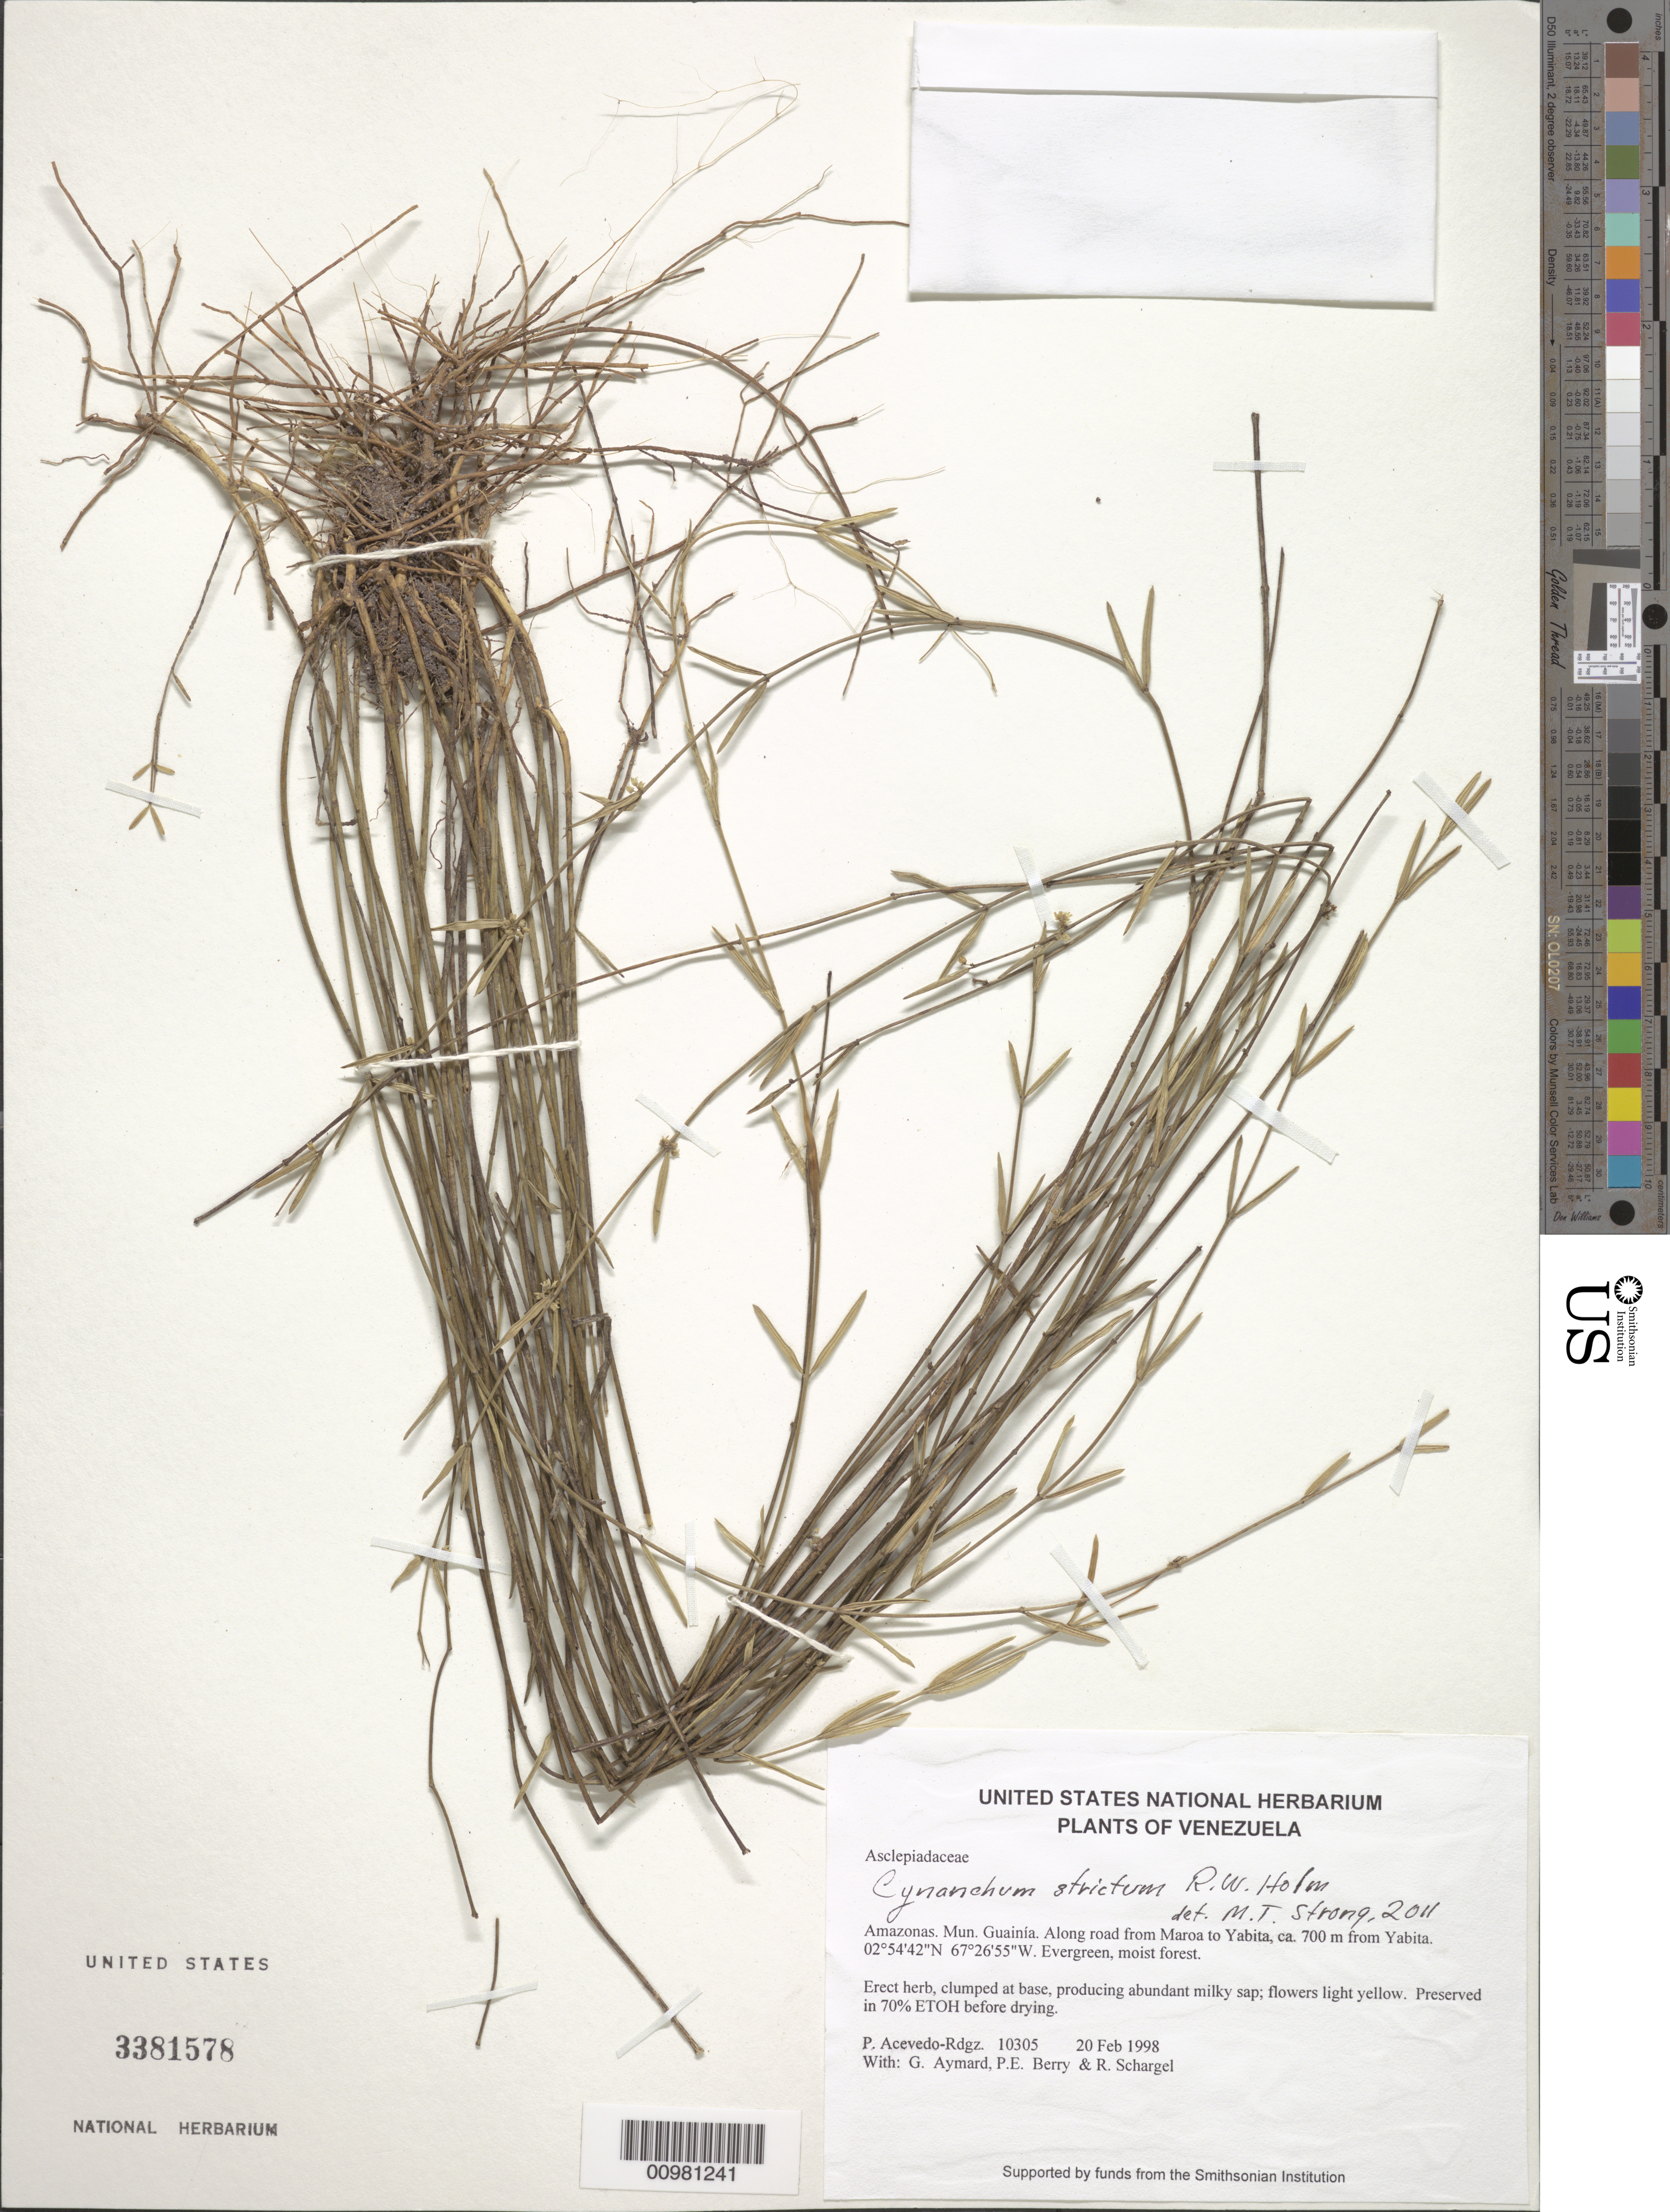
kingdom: Plantae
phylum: Tracheophyta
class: Magnoliopsida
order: Gentianales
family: Apocynaceae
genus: Tassadia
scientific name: Tassadia stricta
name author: (E. Fourn.) Liede & Rapini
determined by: Liede-Schumann, Sigrid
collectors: P. Acevedo-Rodr., G. A. Aymard, P. E. Berry & R. Schargel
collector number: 10305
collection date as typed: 20 Feb 1998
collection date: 1998-02-20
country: Venezuela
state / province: Amazonas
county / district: Maroa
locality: Along road from Maroa to Yabita, ca. 700 m from Yabita.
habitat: Evergreen, moist forest.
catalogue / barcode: US 3381578